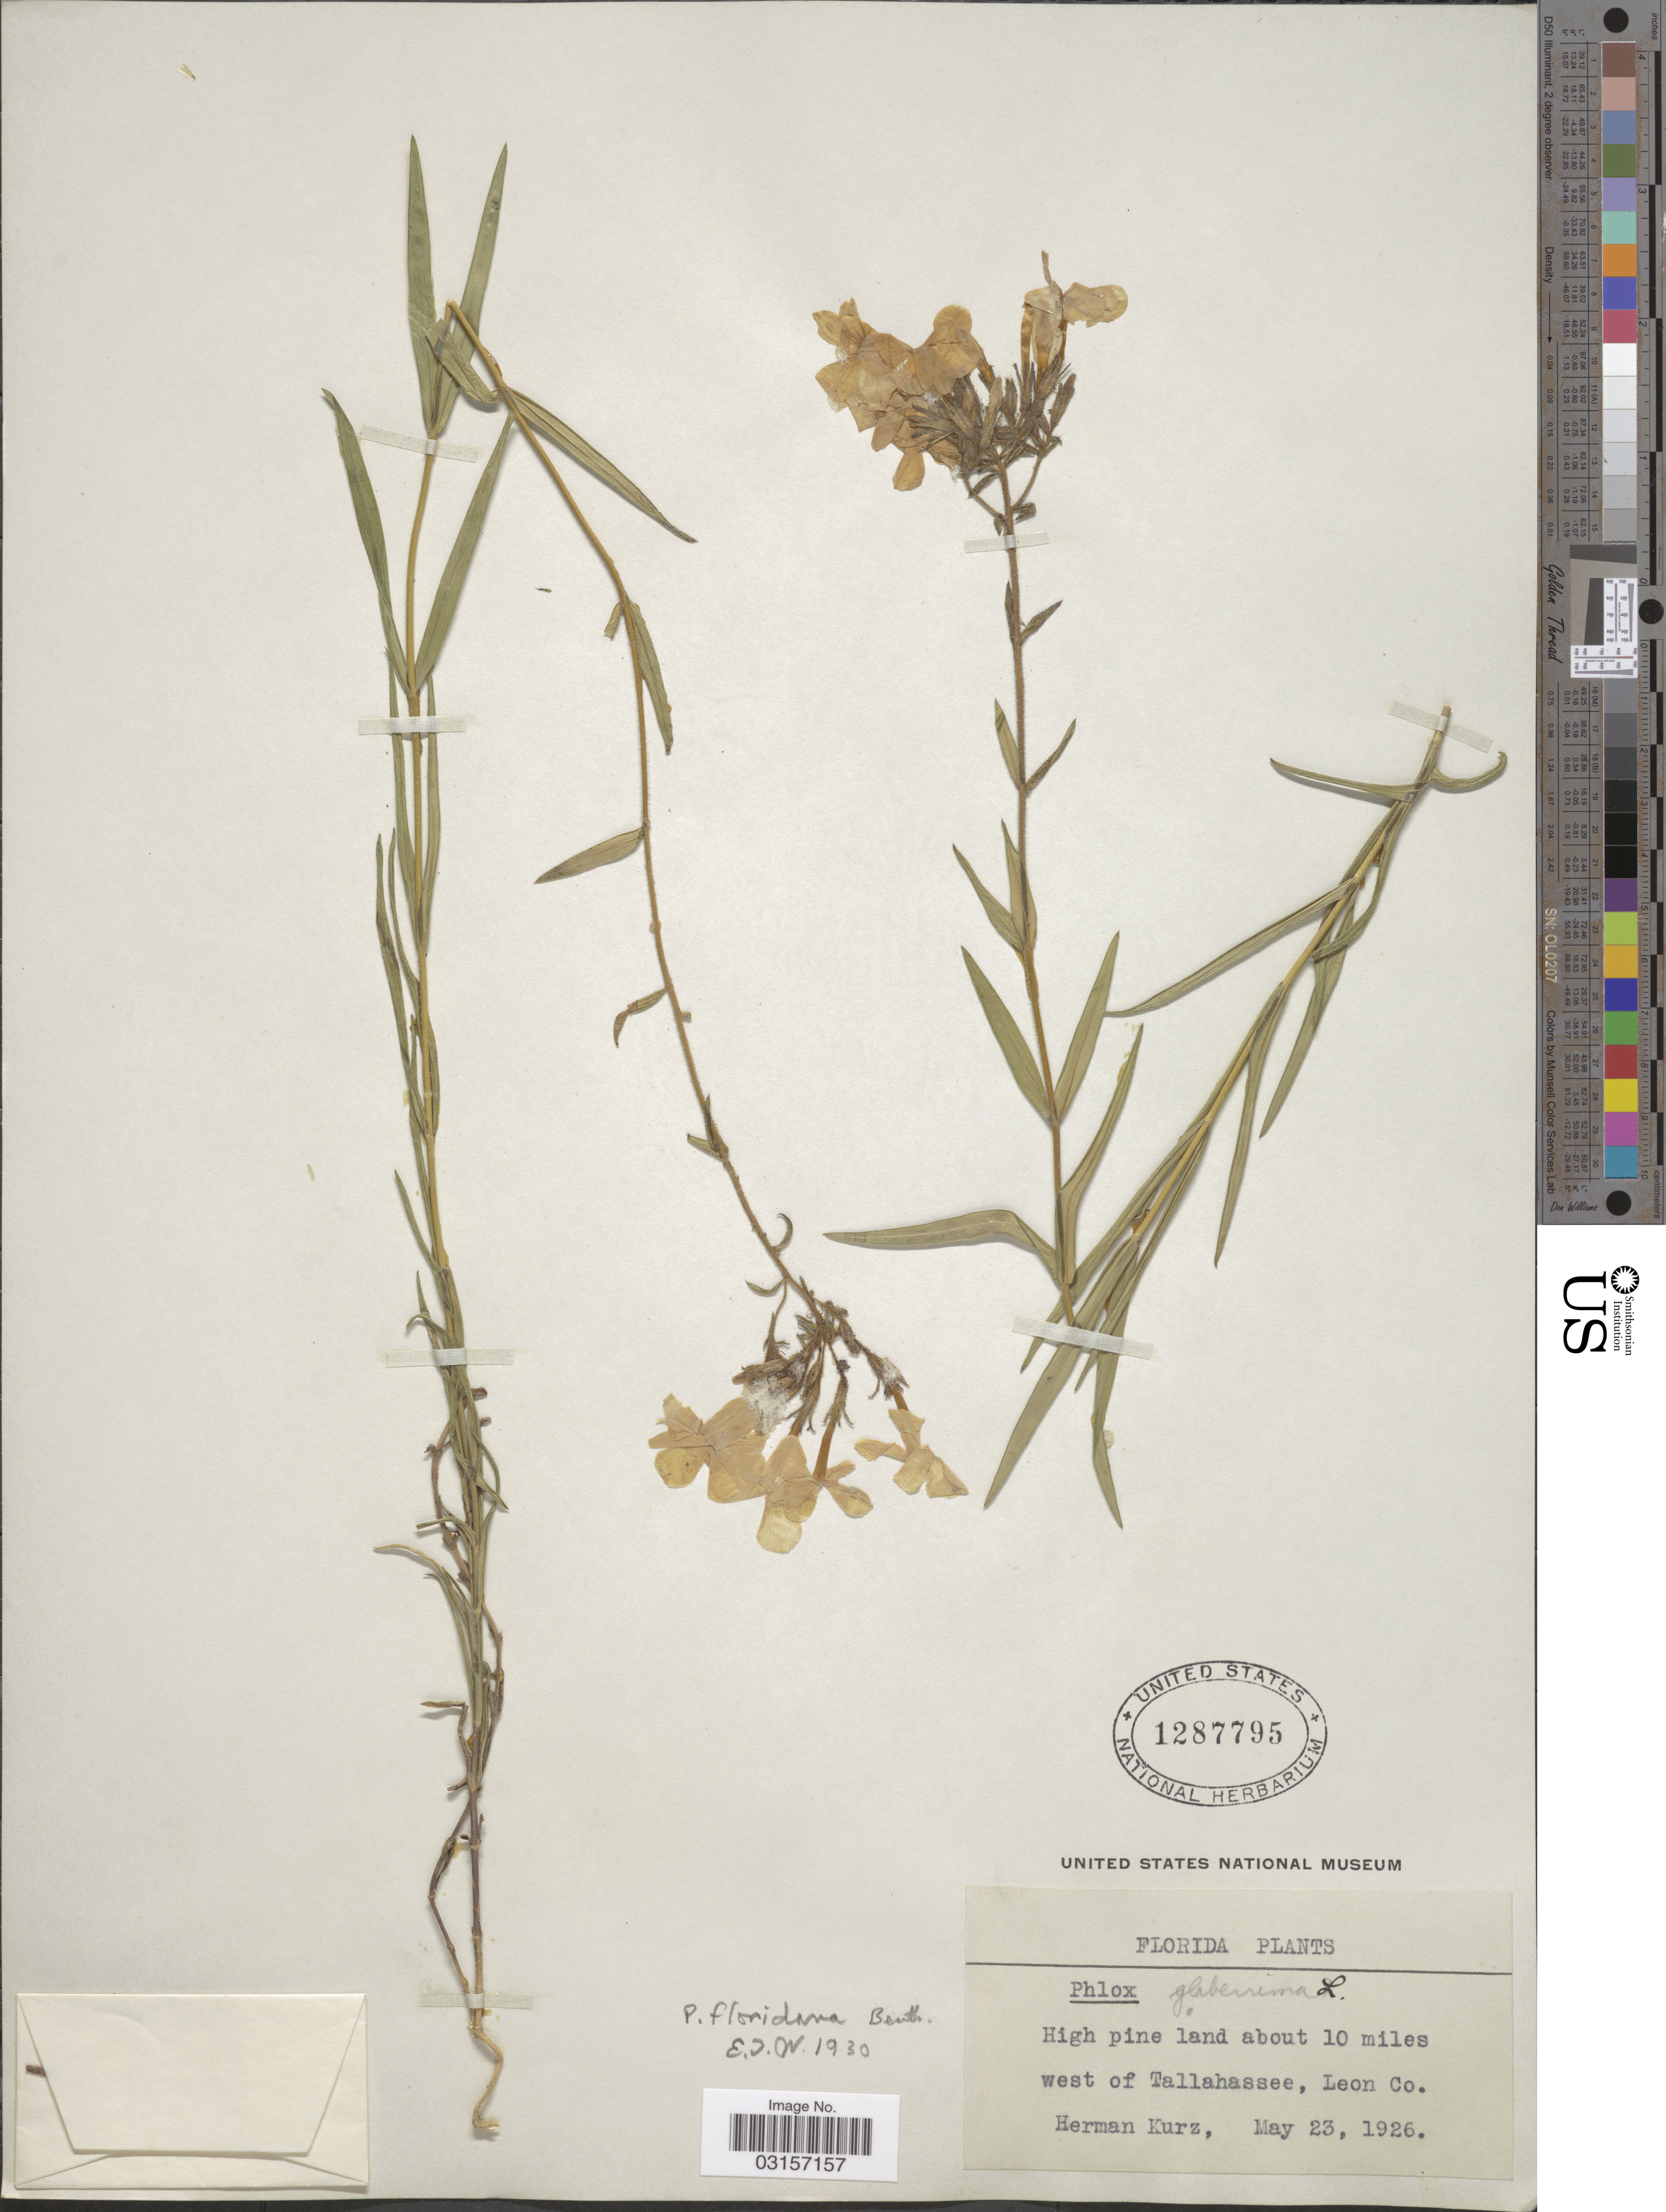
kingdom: Plantae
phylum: Tracheophyta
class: Magnoliopsida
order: Ericales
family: Polemoniaceae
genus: Phlox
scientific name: Phlox floridana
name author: Benth.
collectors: H. Kurz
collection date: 1926-05-23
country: United States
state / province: Florida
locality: High pine land about 10 miles west of Tallahassee, Leon Co.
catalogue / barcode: US 1287795